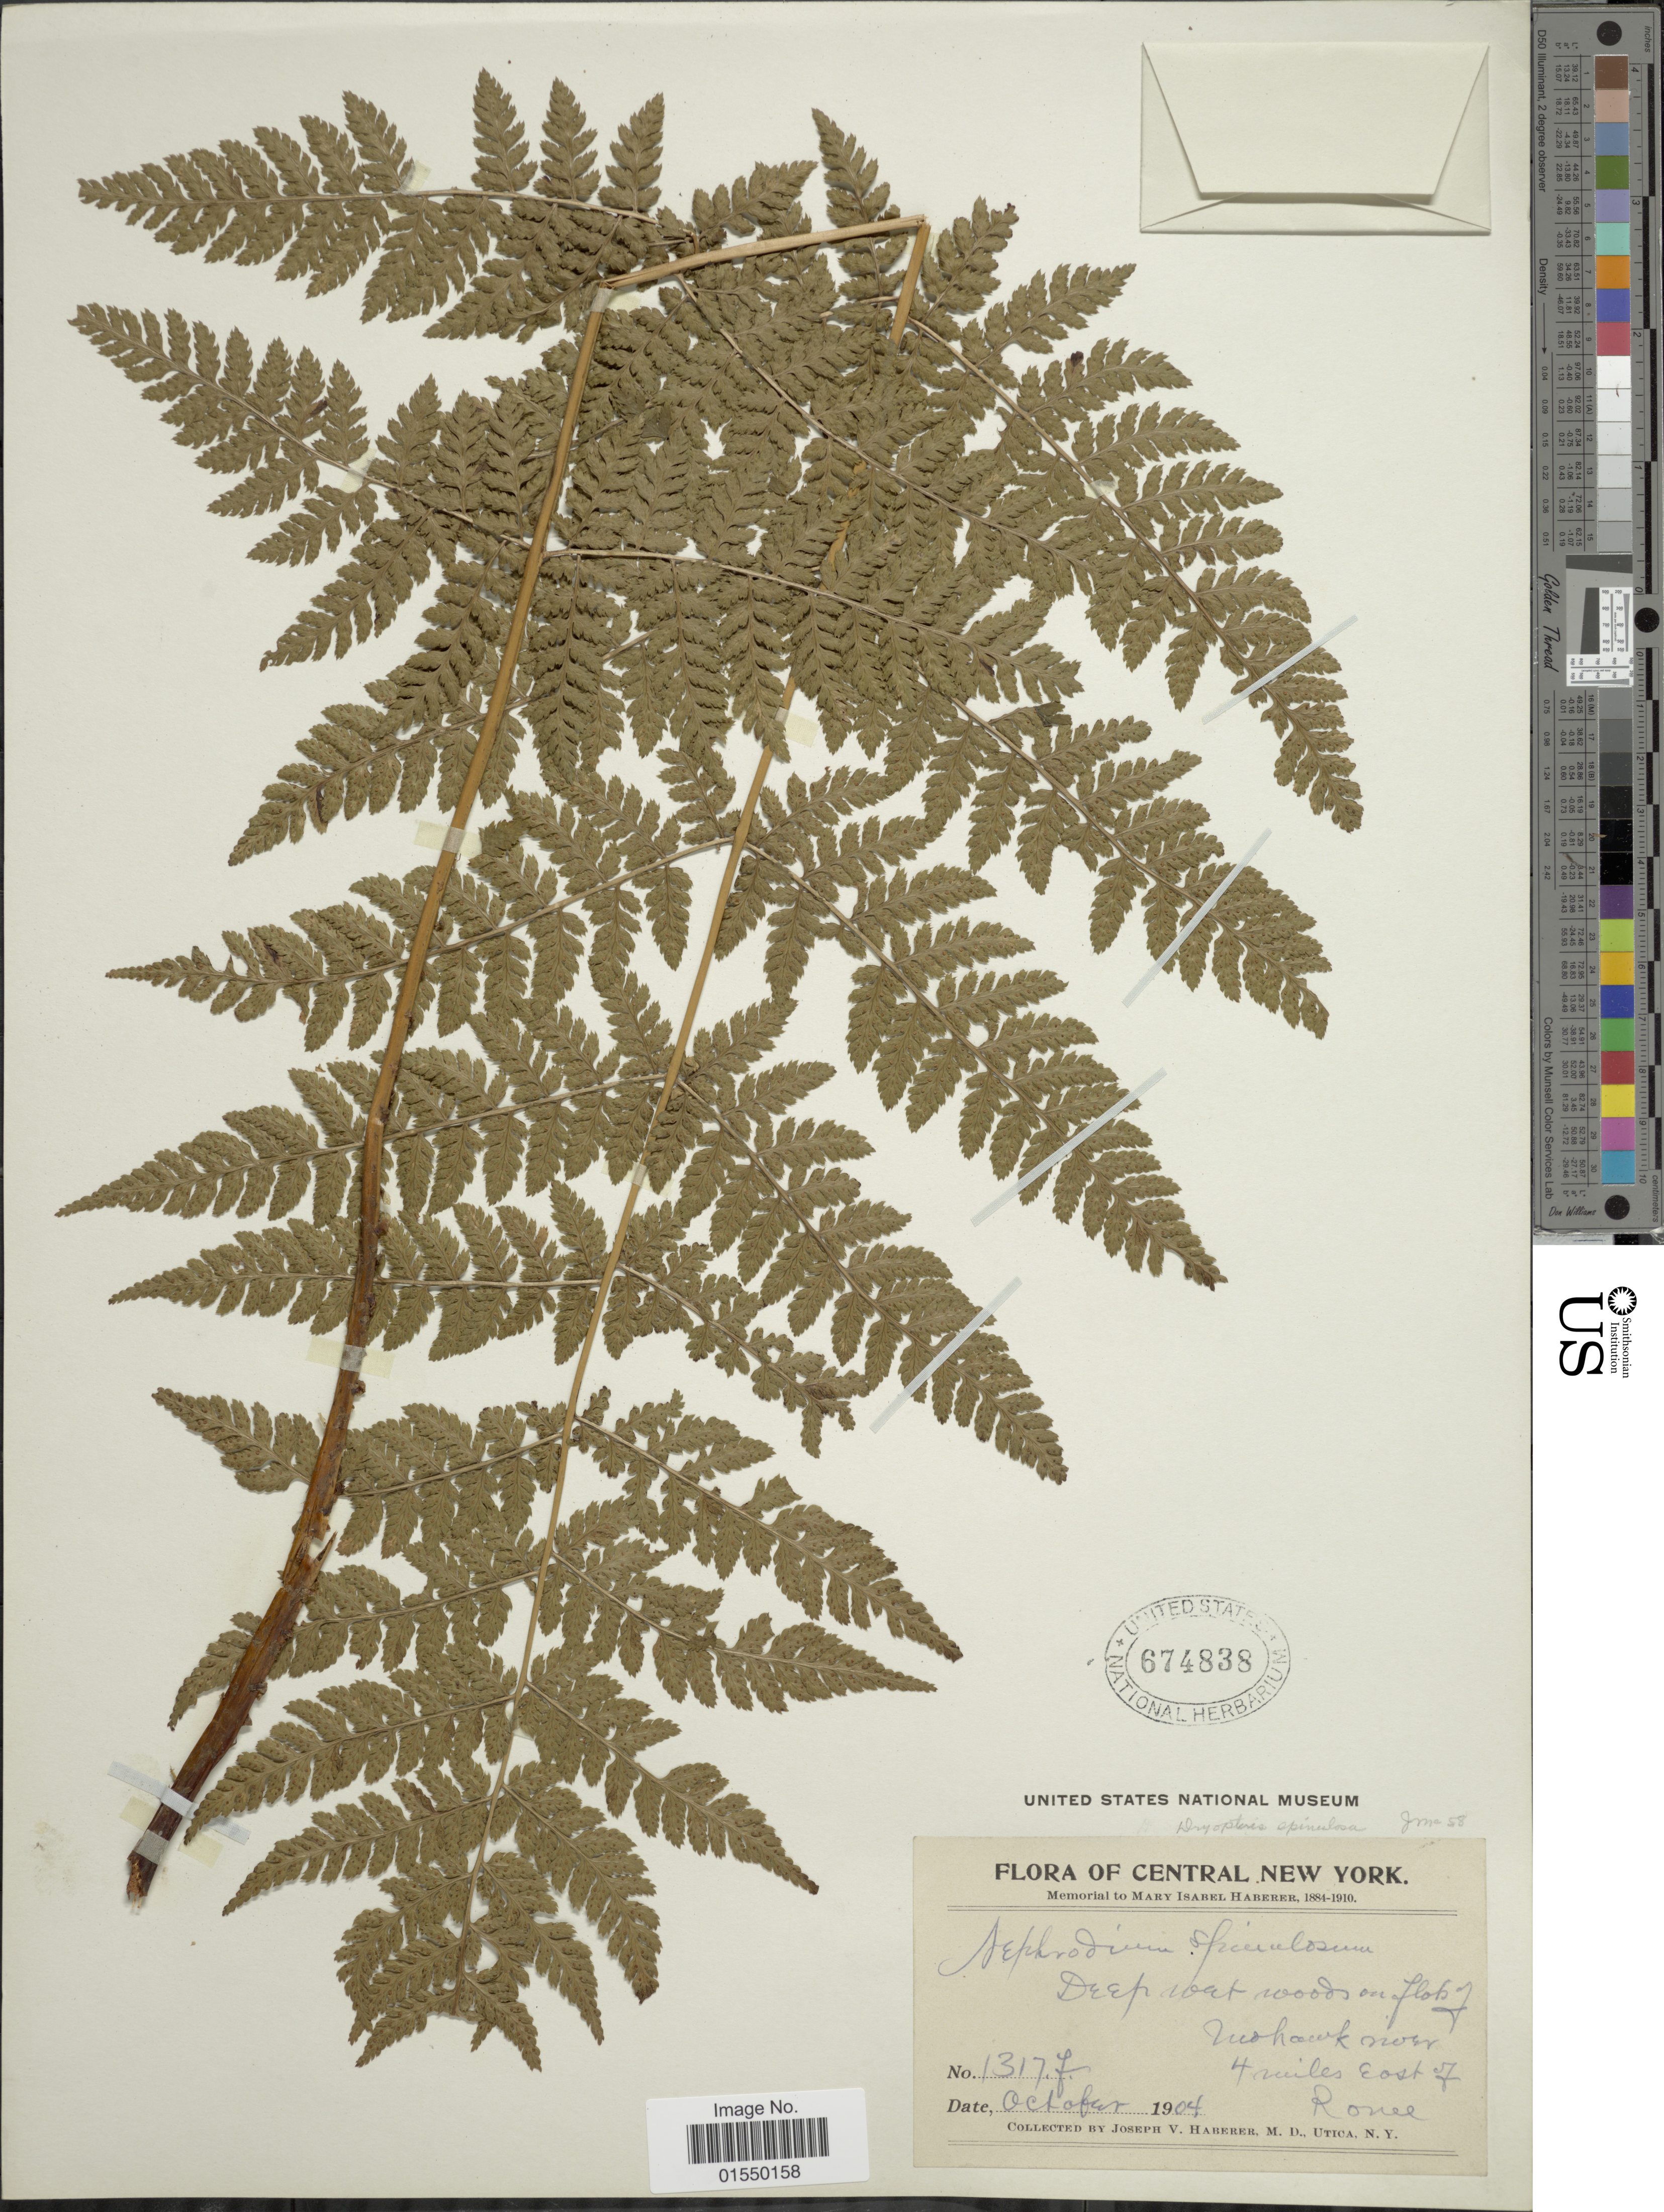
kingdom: Plantae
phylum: Tracheophyta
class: Polypodiopsida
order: Polypodiales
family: Dryopteridaceae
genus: Dryopteris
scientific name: Dryopteris carthusiana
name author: (Villars) H.P. Fuchs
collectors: J. V. Haberer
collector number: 1317f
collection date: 1904-10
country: United States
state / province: New York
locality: Central New York, Moohawk River, 4 miles East of Rome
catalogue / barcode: US 674838